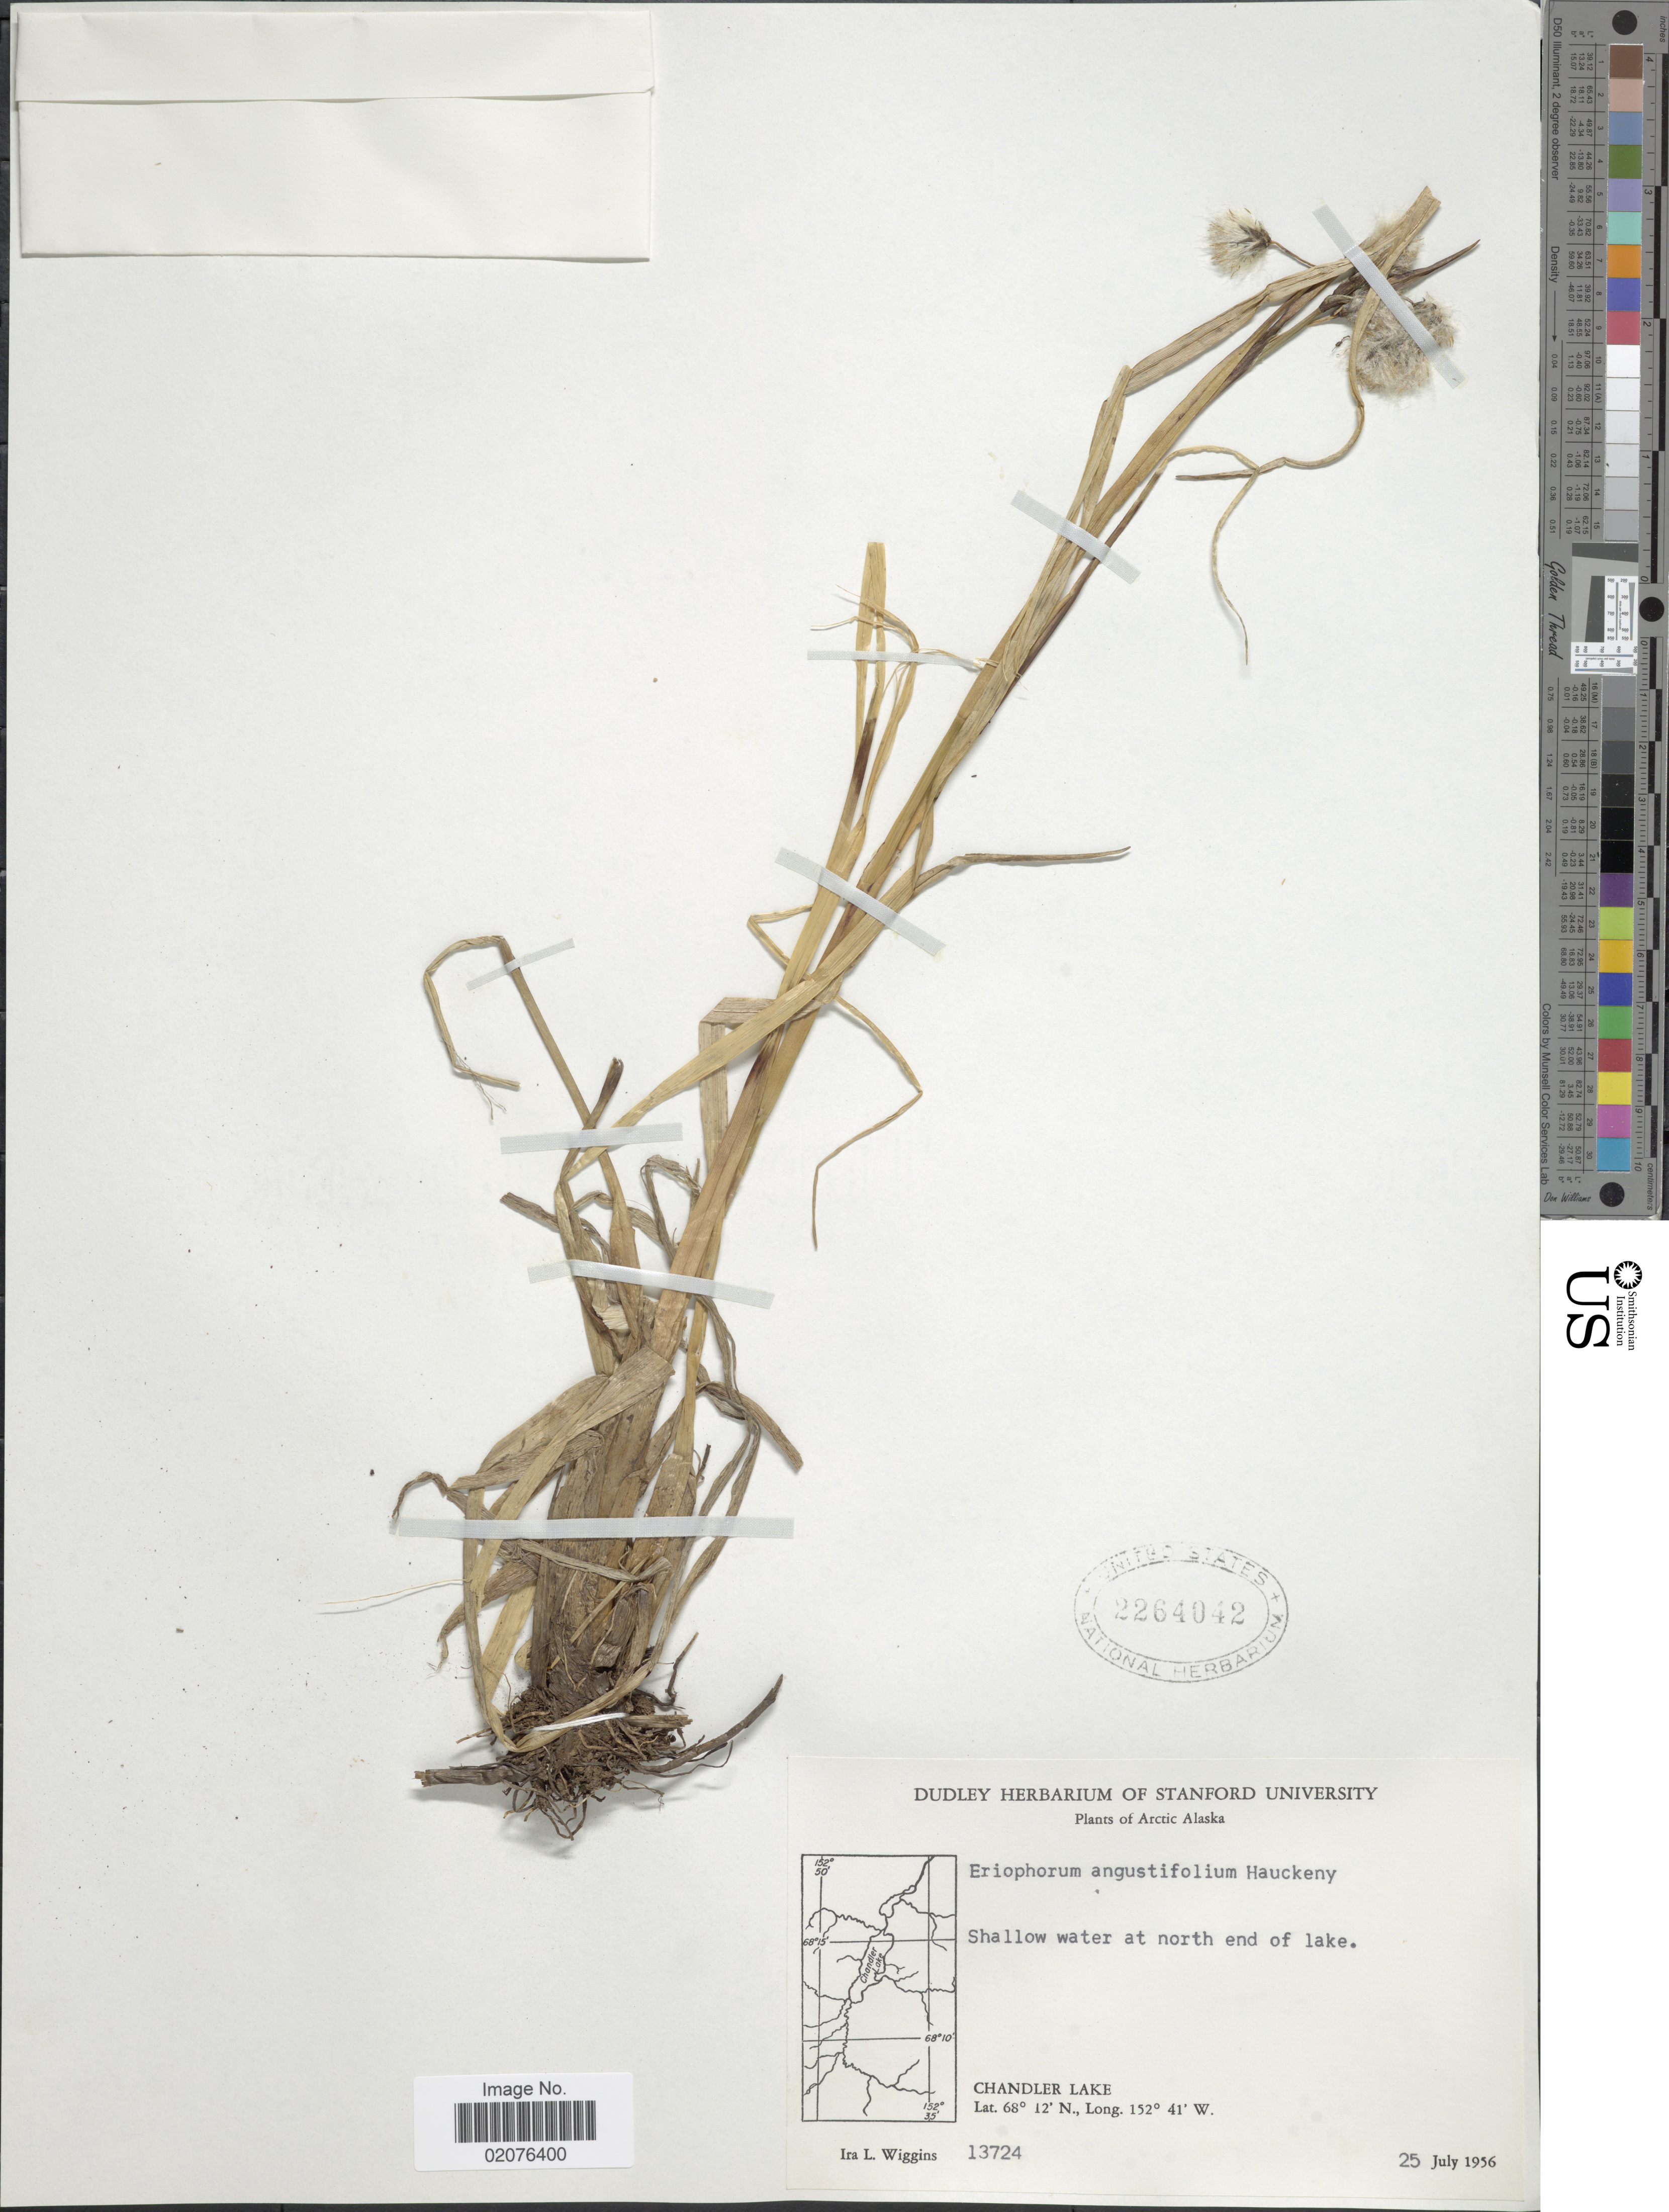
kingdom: Plantae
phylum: Tracheophyta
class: Liliopsida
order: Poales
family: Cyperaceae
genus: Eriophorum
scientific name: Eriophorum angustifolium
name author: Honck.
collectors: I. L. Wiggins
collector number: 13724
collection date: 1956-07-25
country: United States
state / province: Alaska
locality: Arctic Alaska, Shallow water at north end of Lake, Chandler Lake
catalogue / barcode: US 2264042